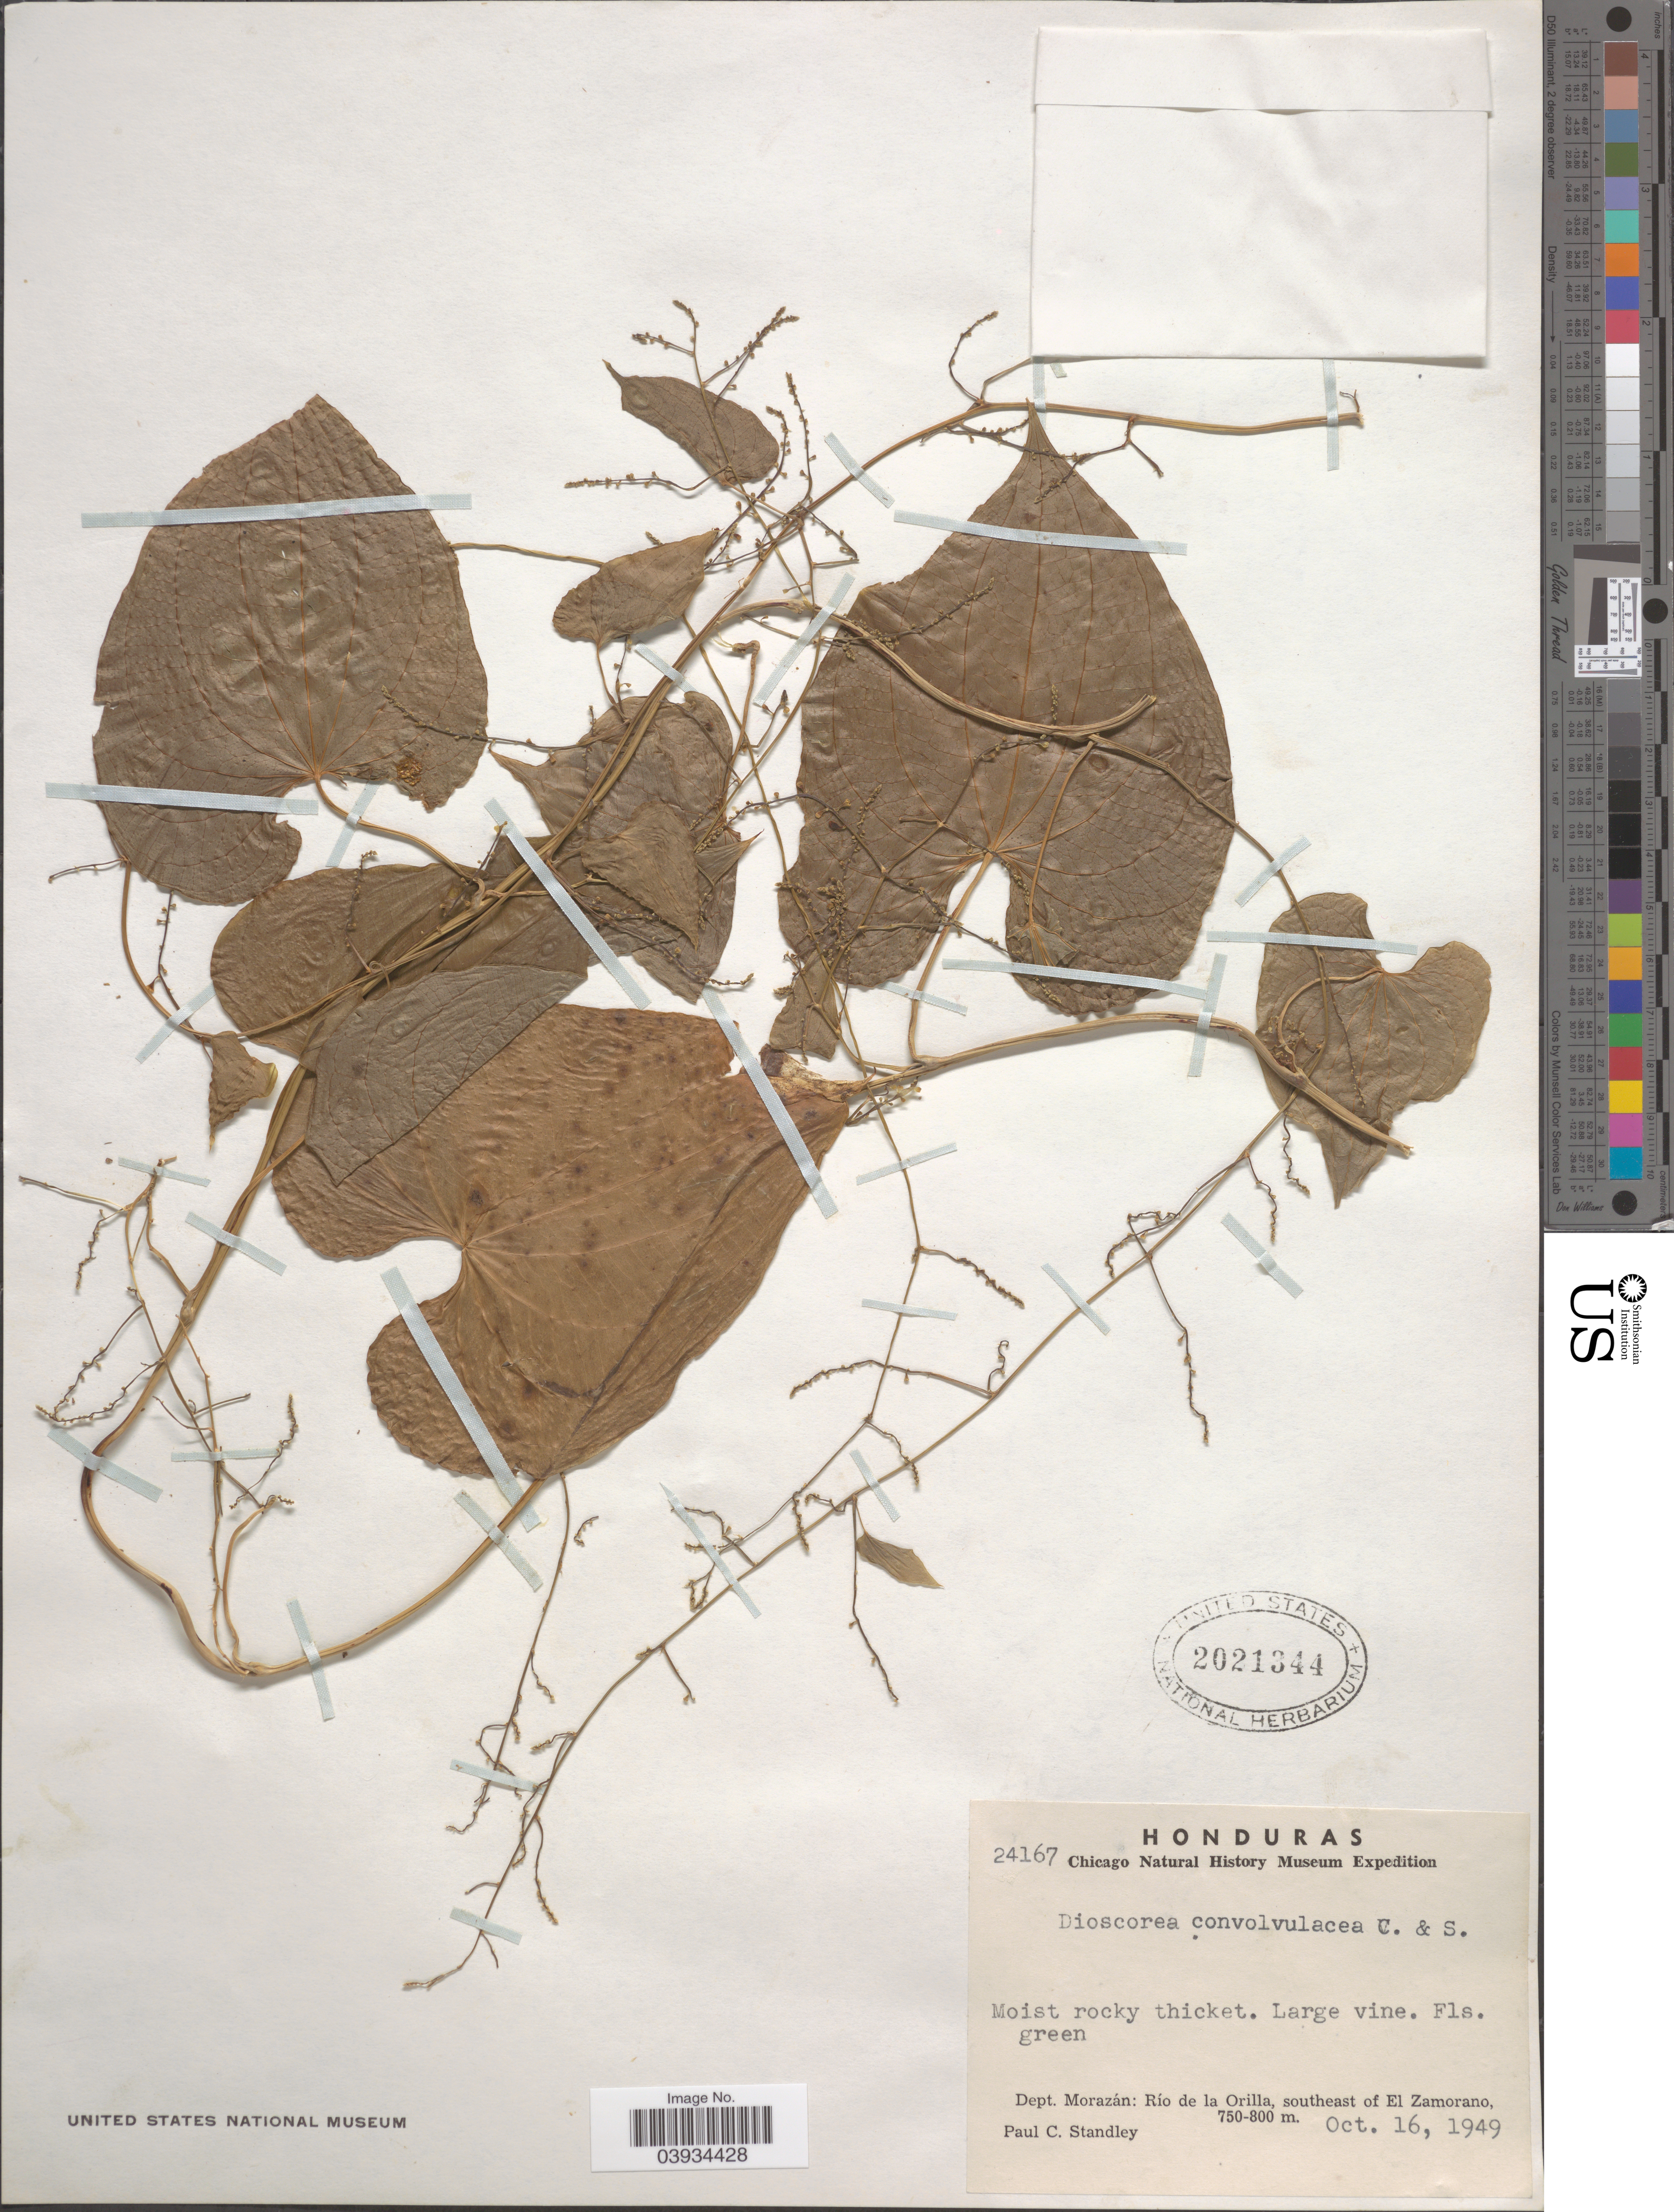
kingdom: Plantae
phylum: Tracheophyta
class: Liliopsida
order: Dioscoreales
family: Dioscoreaceae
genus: Dioscorea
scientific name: Dioscorea convolvulacea var. glabra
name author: (Hemsl.) Uline ex R. Knuth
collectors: P. C. Standley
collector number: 24167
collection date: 1949-10-16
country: Honduras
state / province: Fco. Morazán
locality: Dept. Morazán: Río de la Orilla, southeast of El Zamorano.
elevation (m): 750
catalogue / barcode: US 2021344